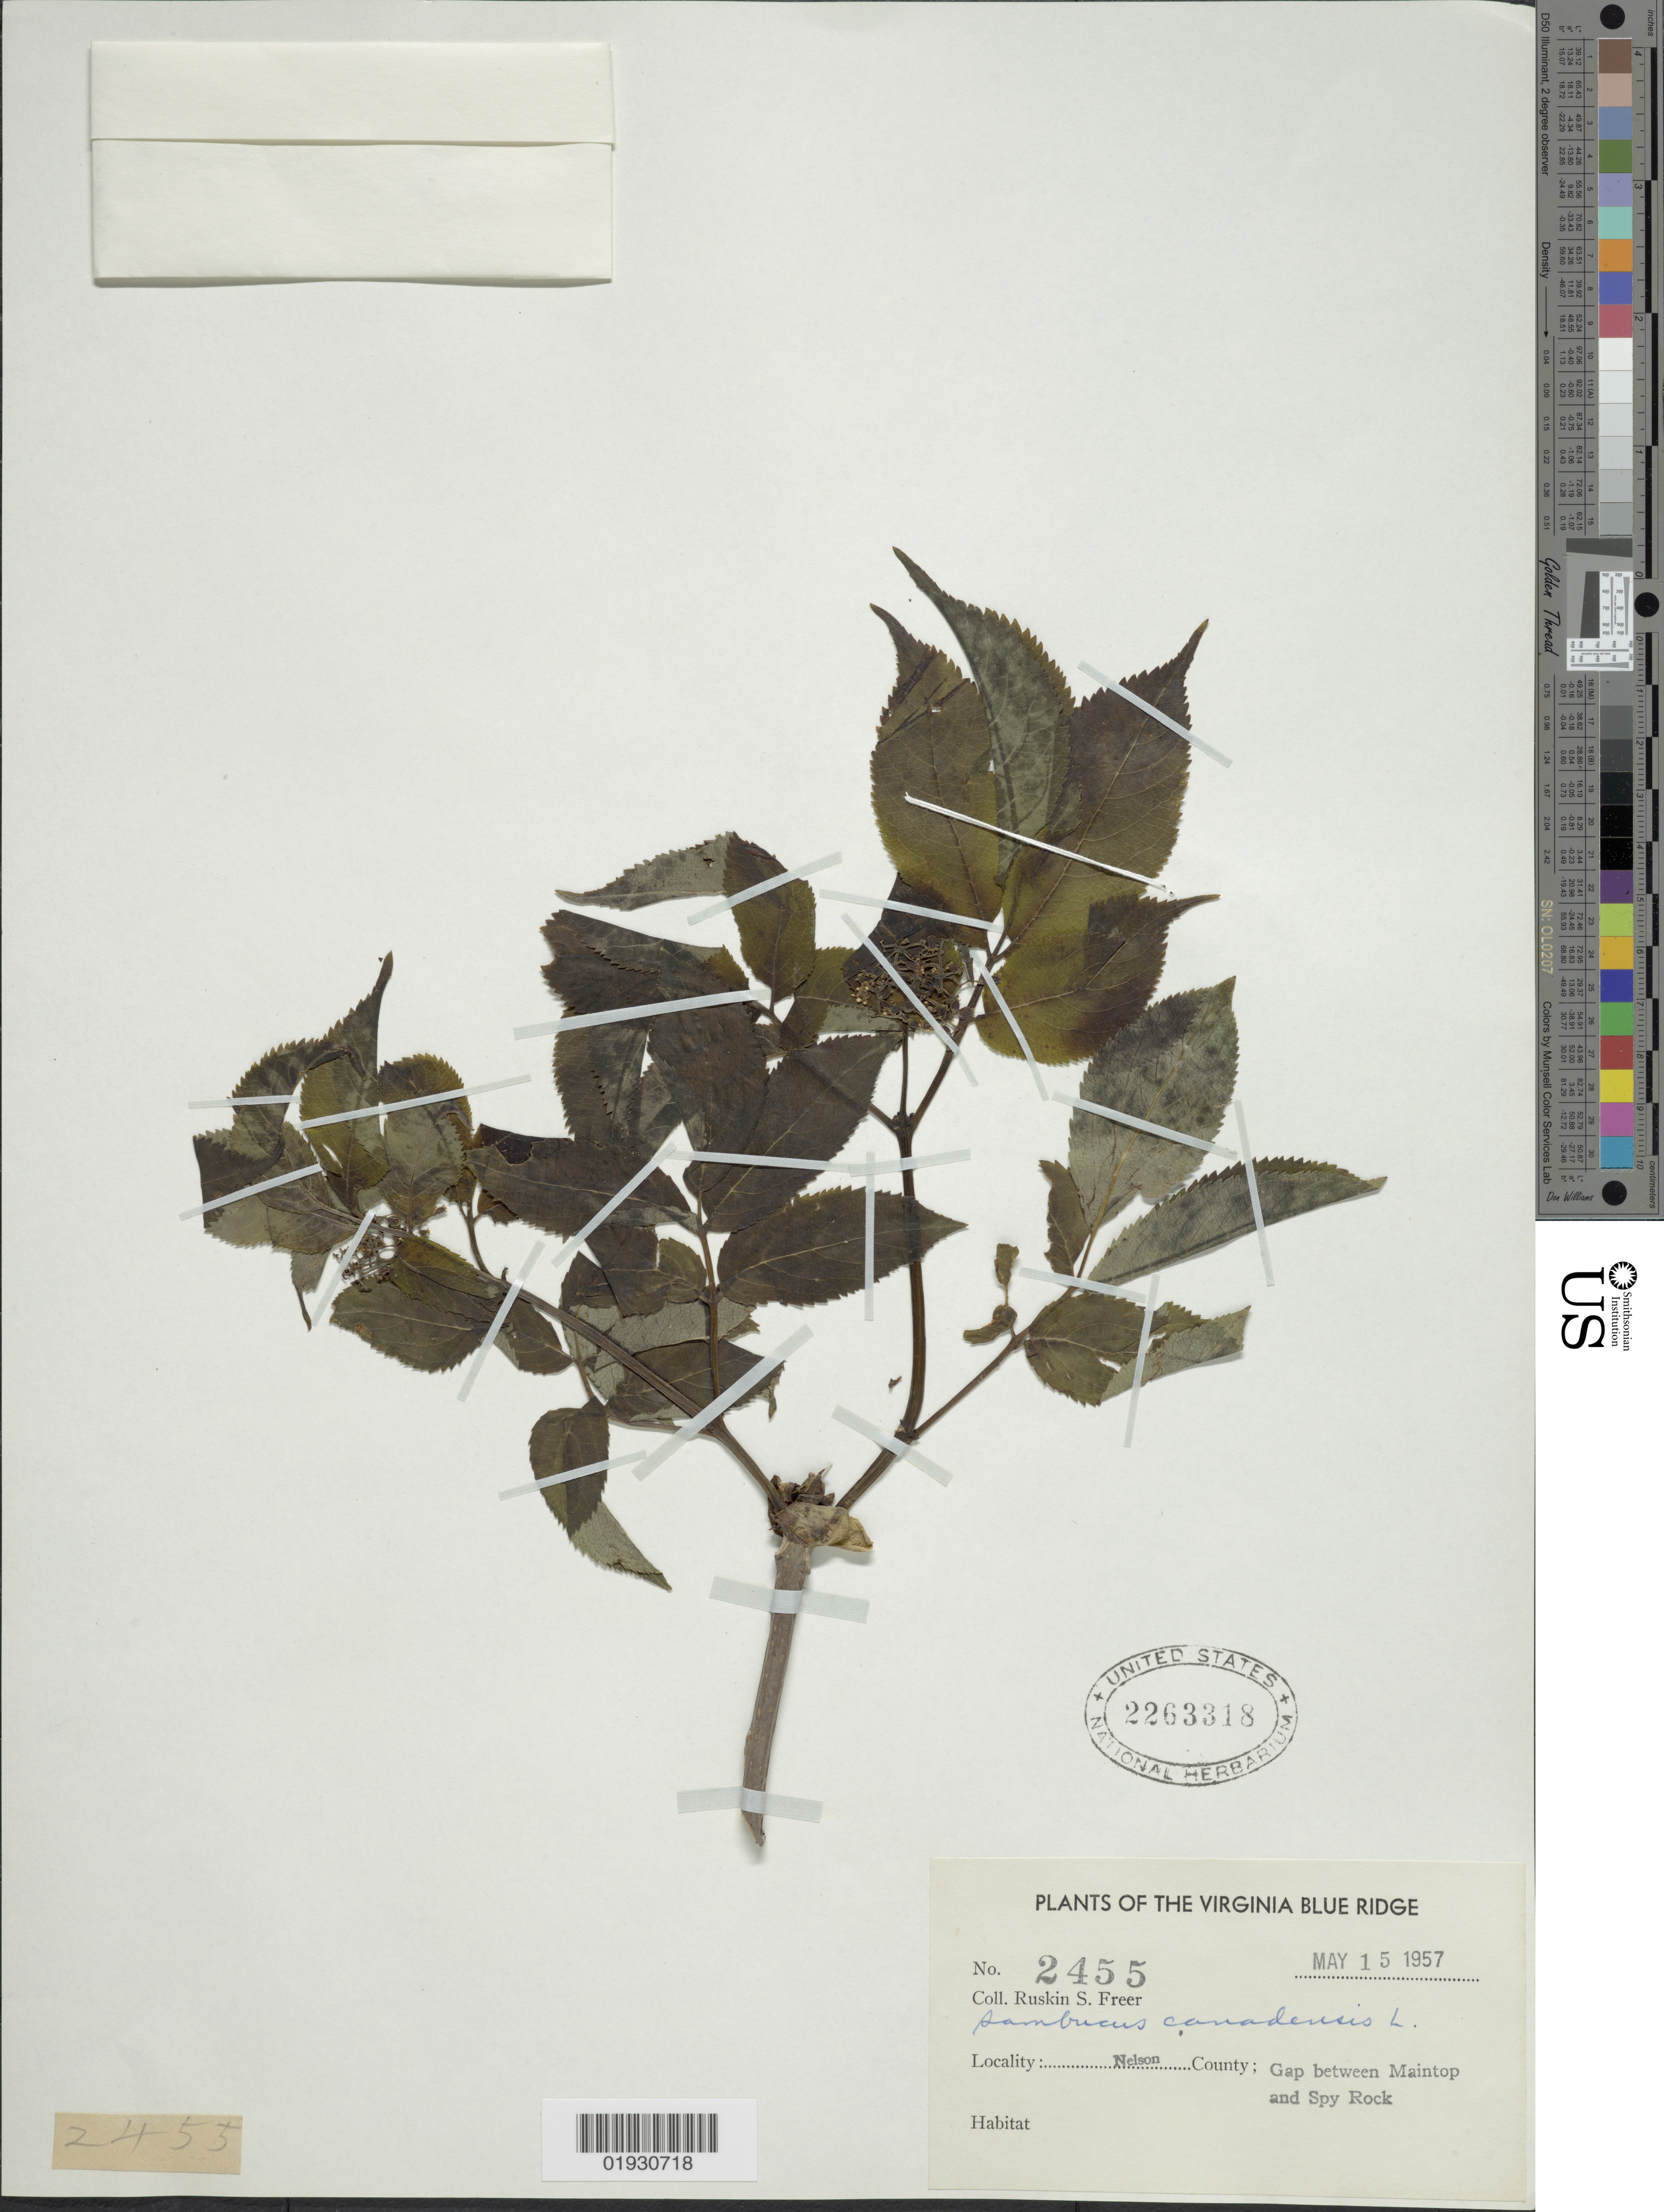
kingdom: Plantae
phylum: Tracheophyta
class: Magnoliopsida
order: Dipsacales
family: Viburnaceae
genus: Sambucus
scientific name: Sambucus canadensis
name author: L.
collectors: R. Freer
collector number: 2455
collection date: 1957-05-15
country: United States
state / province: Virginia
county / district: Nelson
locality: The Virginia Blue Ridge, Nelson County; Gap between Maintop and Spy Rock.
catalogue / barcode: US 2263318